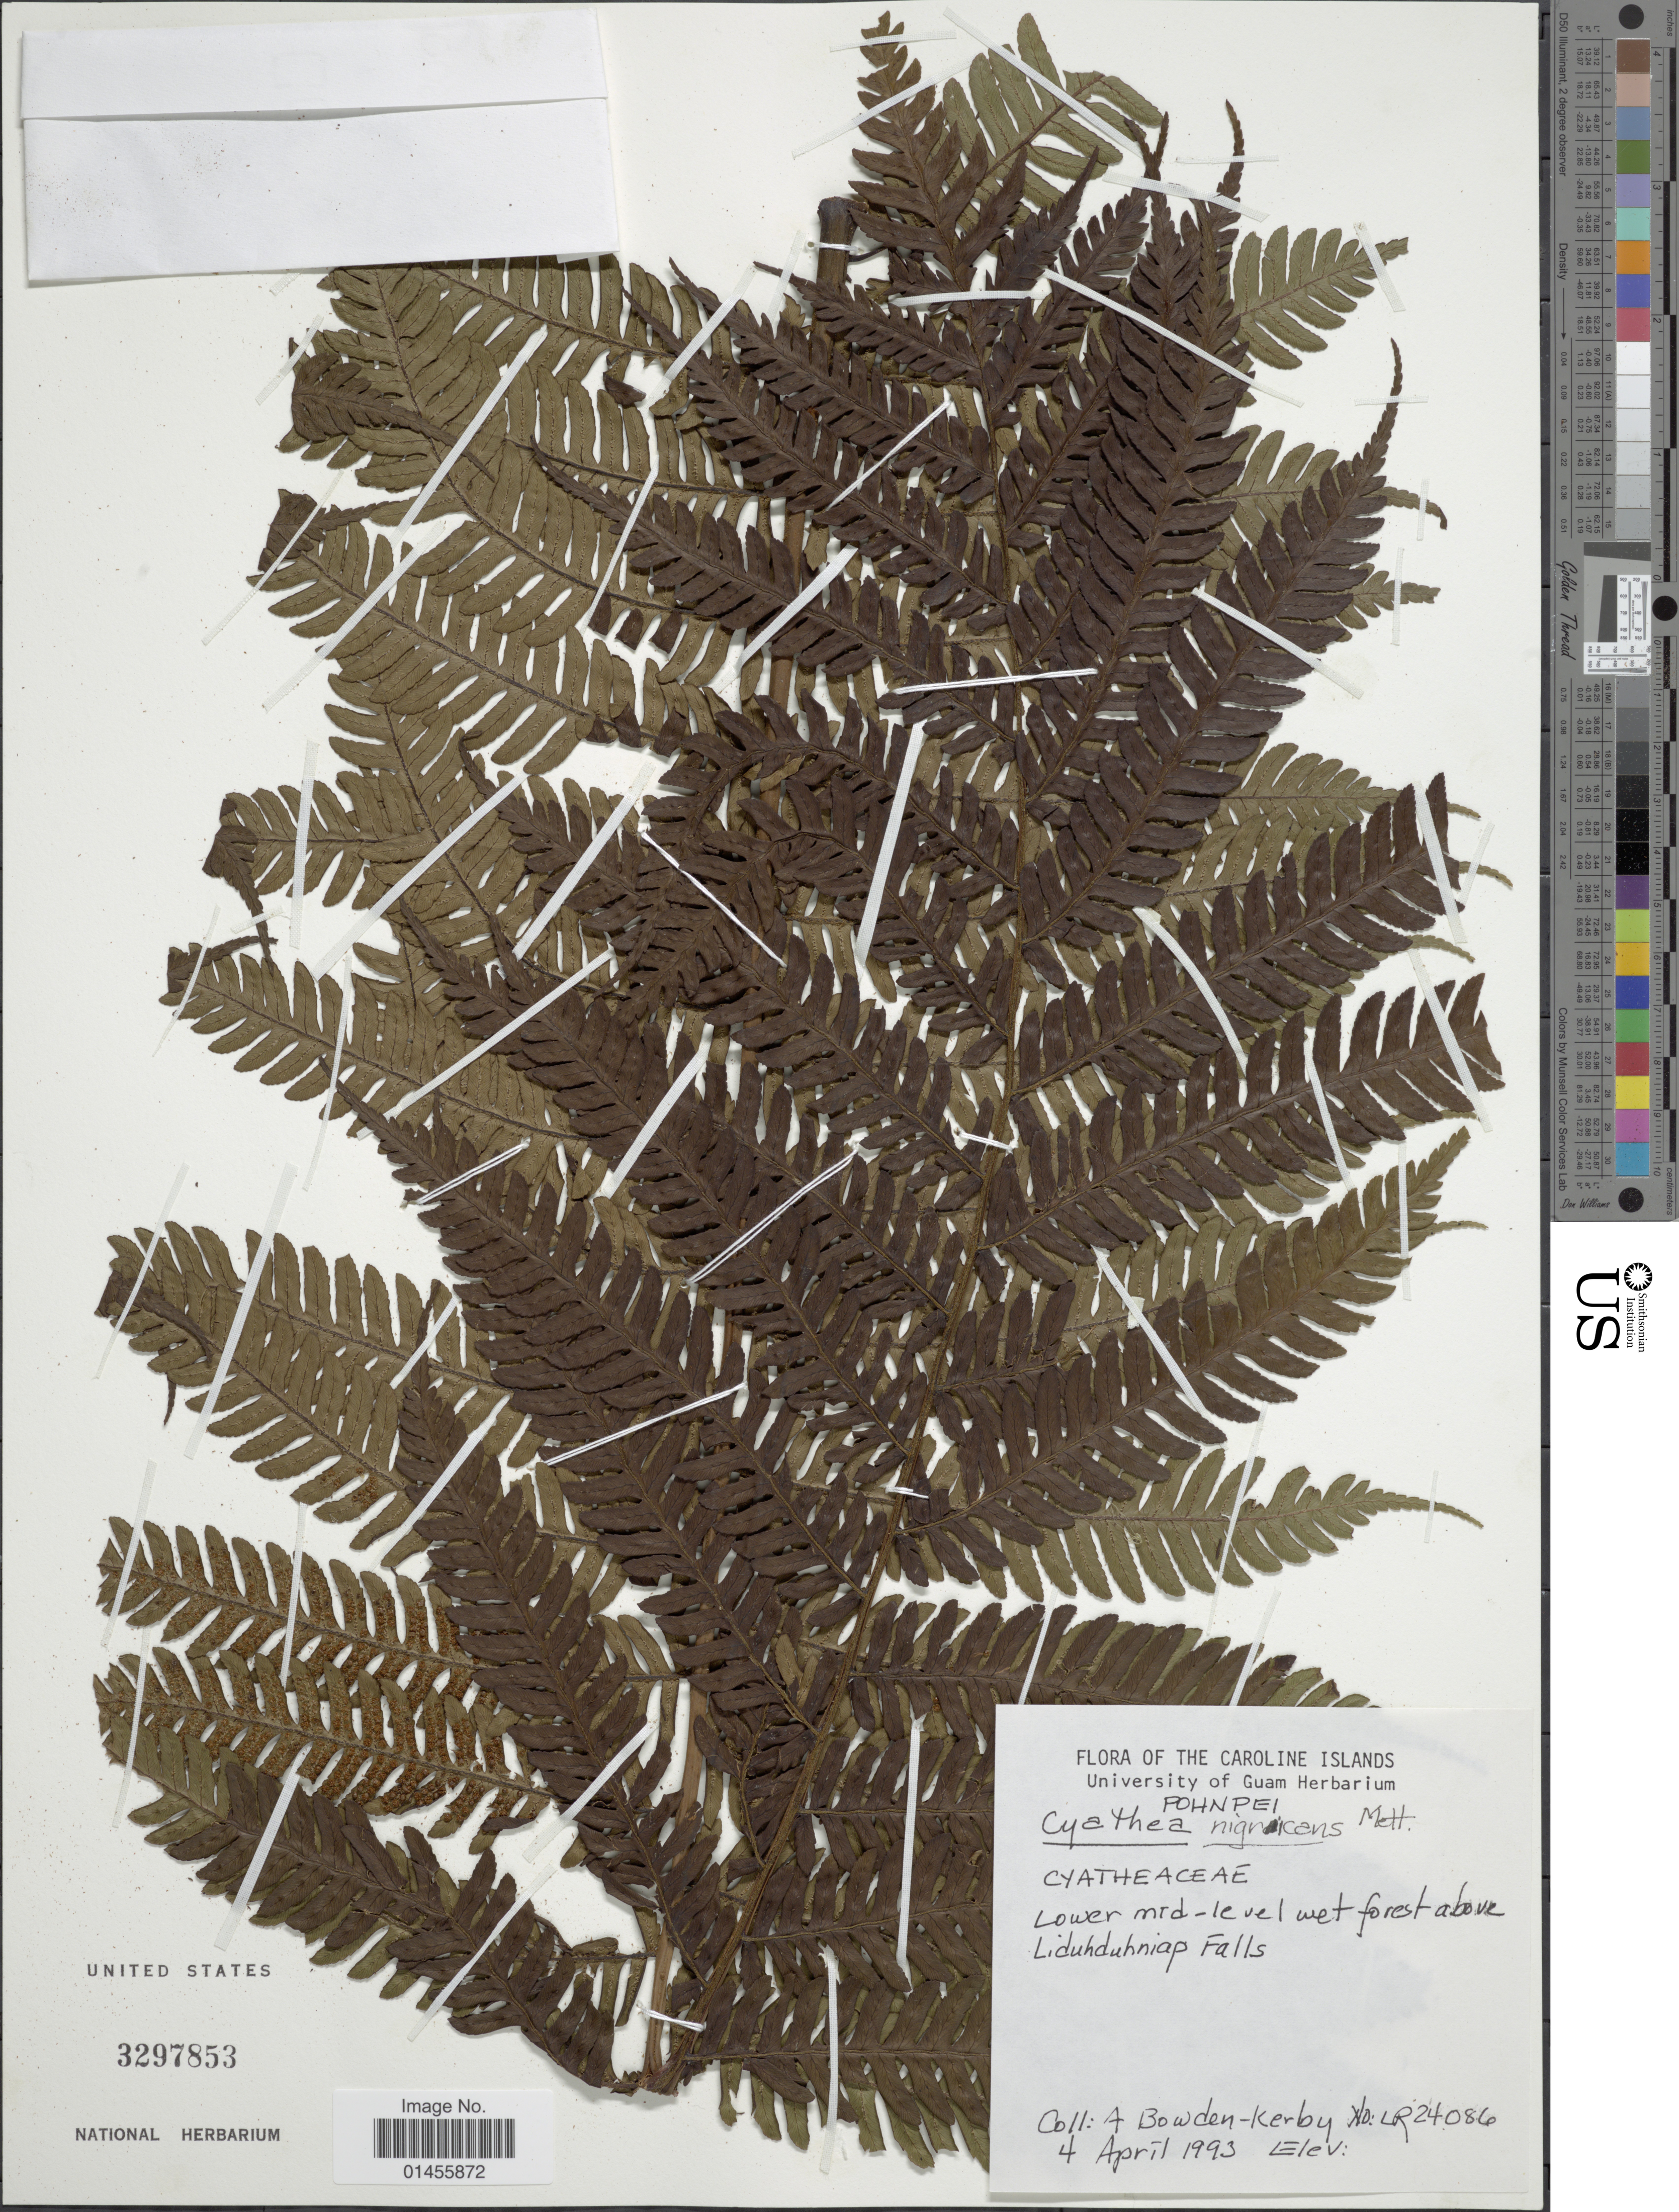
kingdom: Plantae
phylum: Tracheophyta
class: Polypodiopsida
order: Cyatheales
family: Cyatheaceae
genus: Sphaeropteris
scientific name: Sphaeropteris nigricans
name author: (Mett.) R.M. Tryon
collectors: A. Bowden-Kerby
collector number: LR 24086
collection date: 1993-04-04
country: Micronesia, Federated States of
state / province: Pohnpei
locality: The Caroline Islands. Lower mid-level wet forest above Lidugduniap Falls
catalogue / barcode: US 3297853